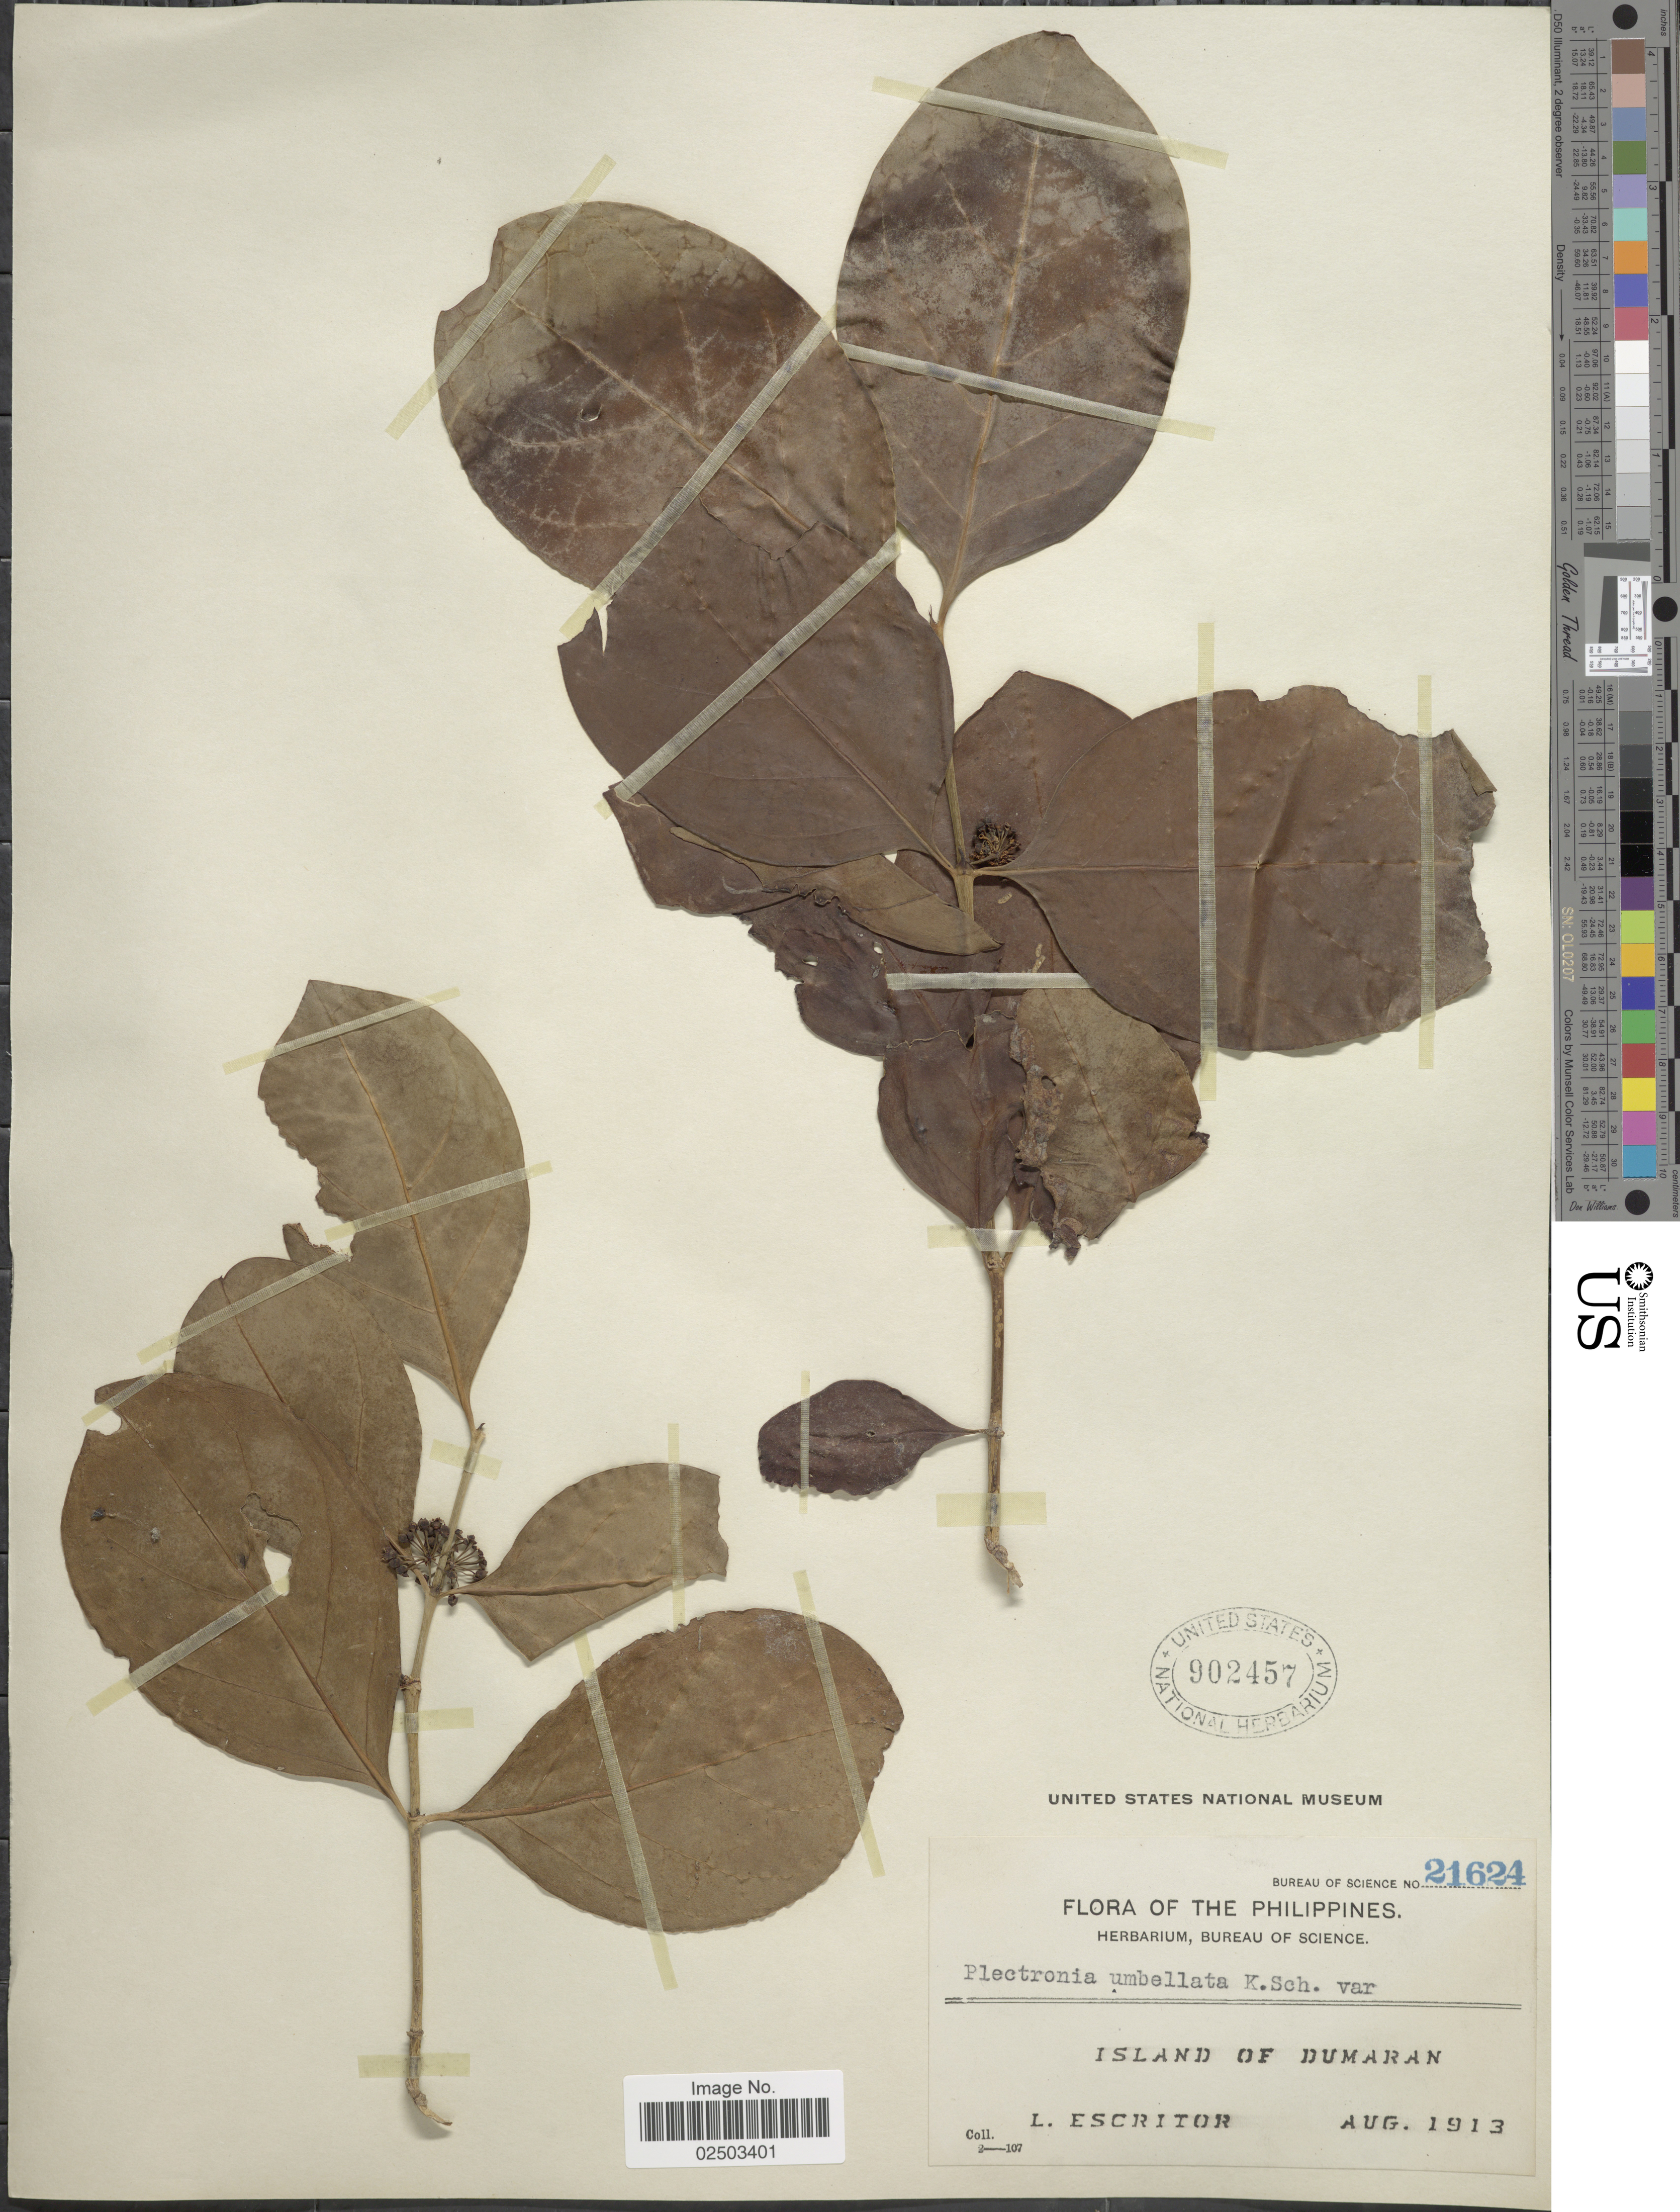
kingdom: Plantae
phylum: Tracheophyta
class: Magnoliopsida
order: Gentianales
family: Rubiaceae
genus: Canthium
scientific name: Canthium gynochthodes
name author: Baill.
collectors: L. Escritor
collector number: Bureau of Science 21624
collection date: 1913-08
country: Philippines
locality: Island of Dumaran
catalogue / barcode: US 902457